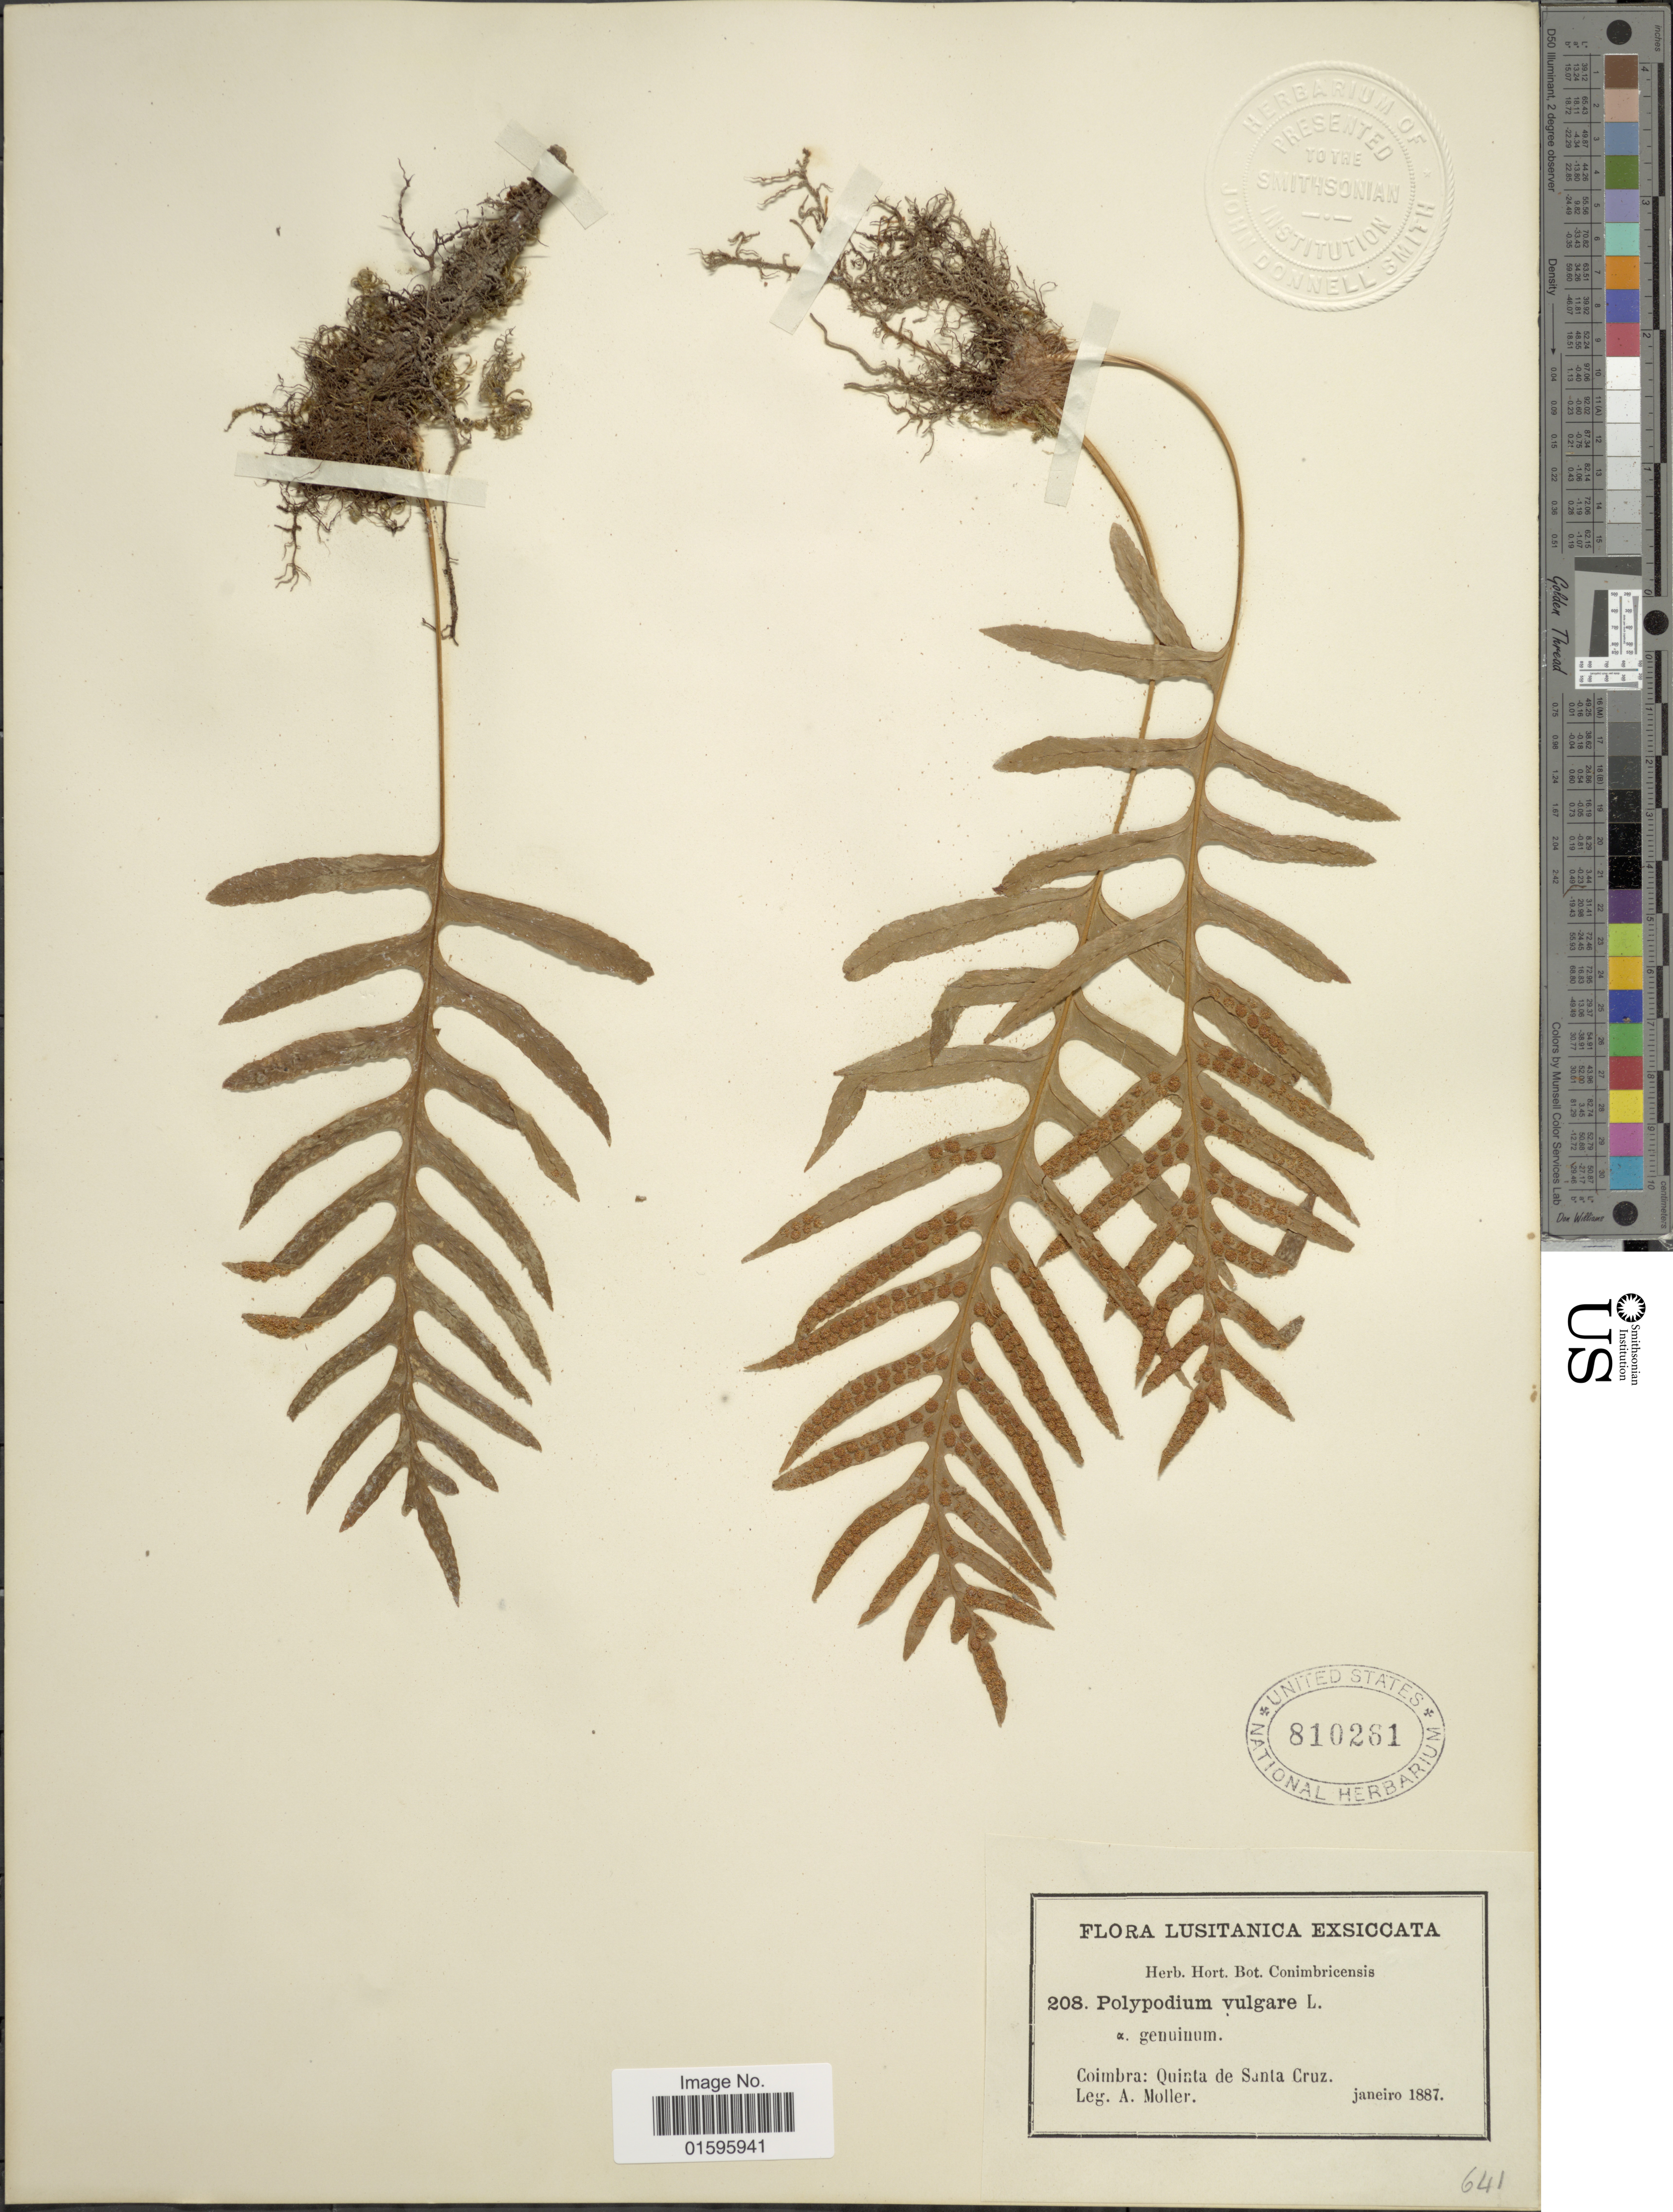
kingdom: Plantae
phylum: Tracheophyta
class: Polypodiopsida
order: Polypodiales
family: Polypodiaceae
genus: Polypodium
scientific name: Polypodium australe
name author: Fée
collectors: A. Moller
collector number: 208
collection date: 1887-01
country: Portugal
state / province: Coimbra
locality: Lusitanica, Coimbra: Quinta de Santa Cruz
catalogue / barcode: US 810261